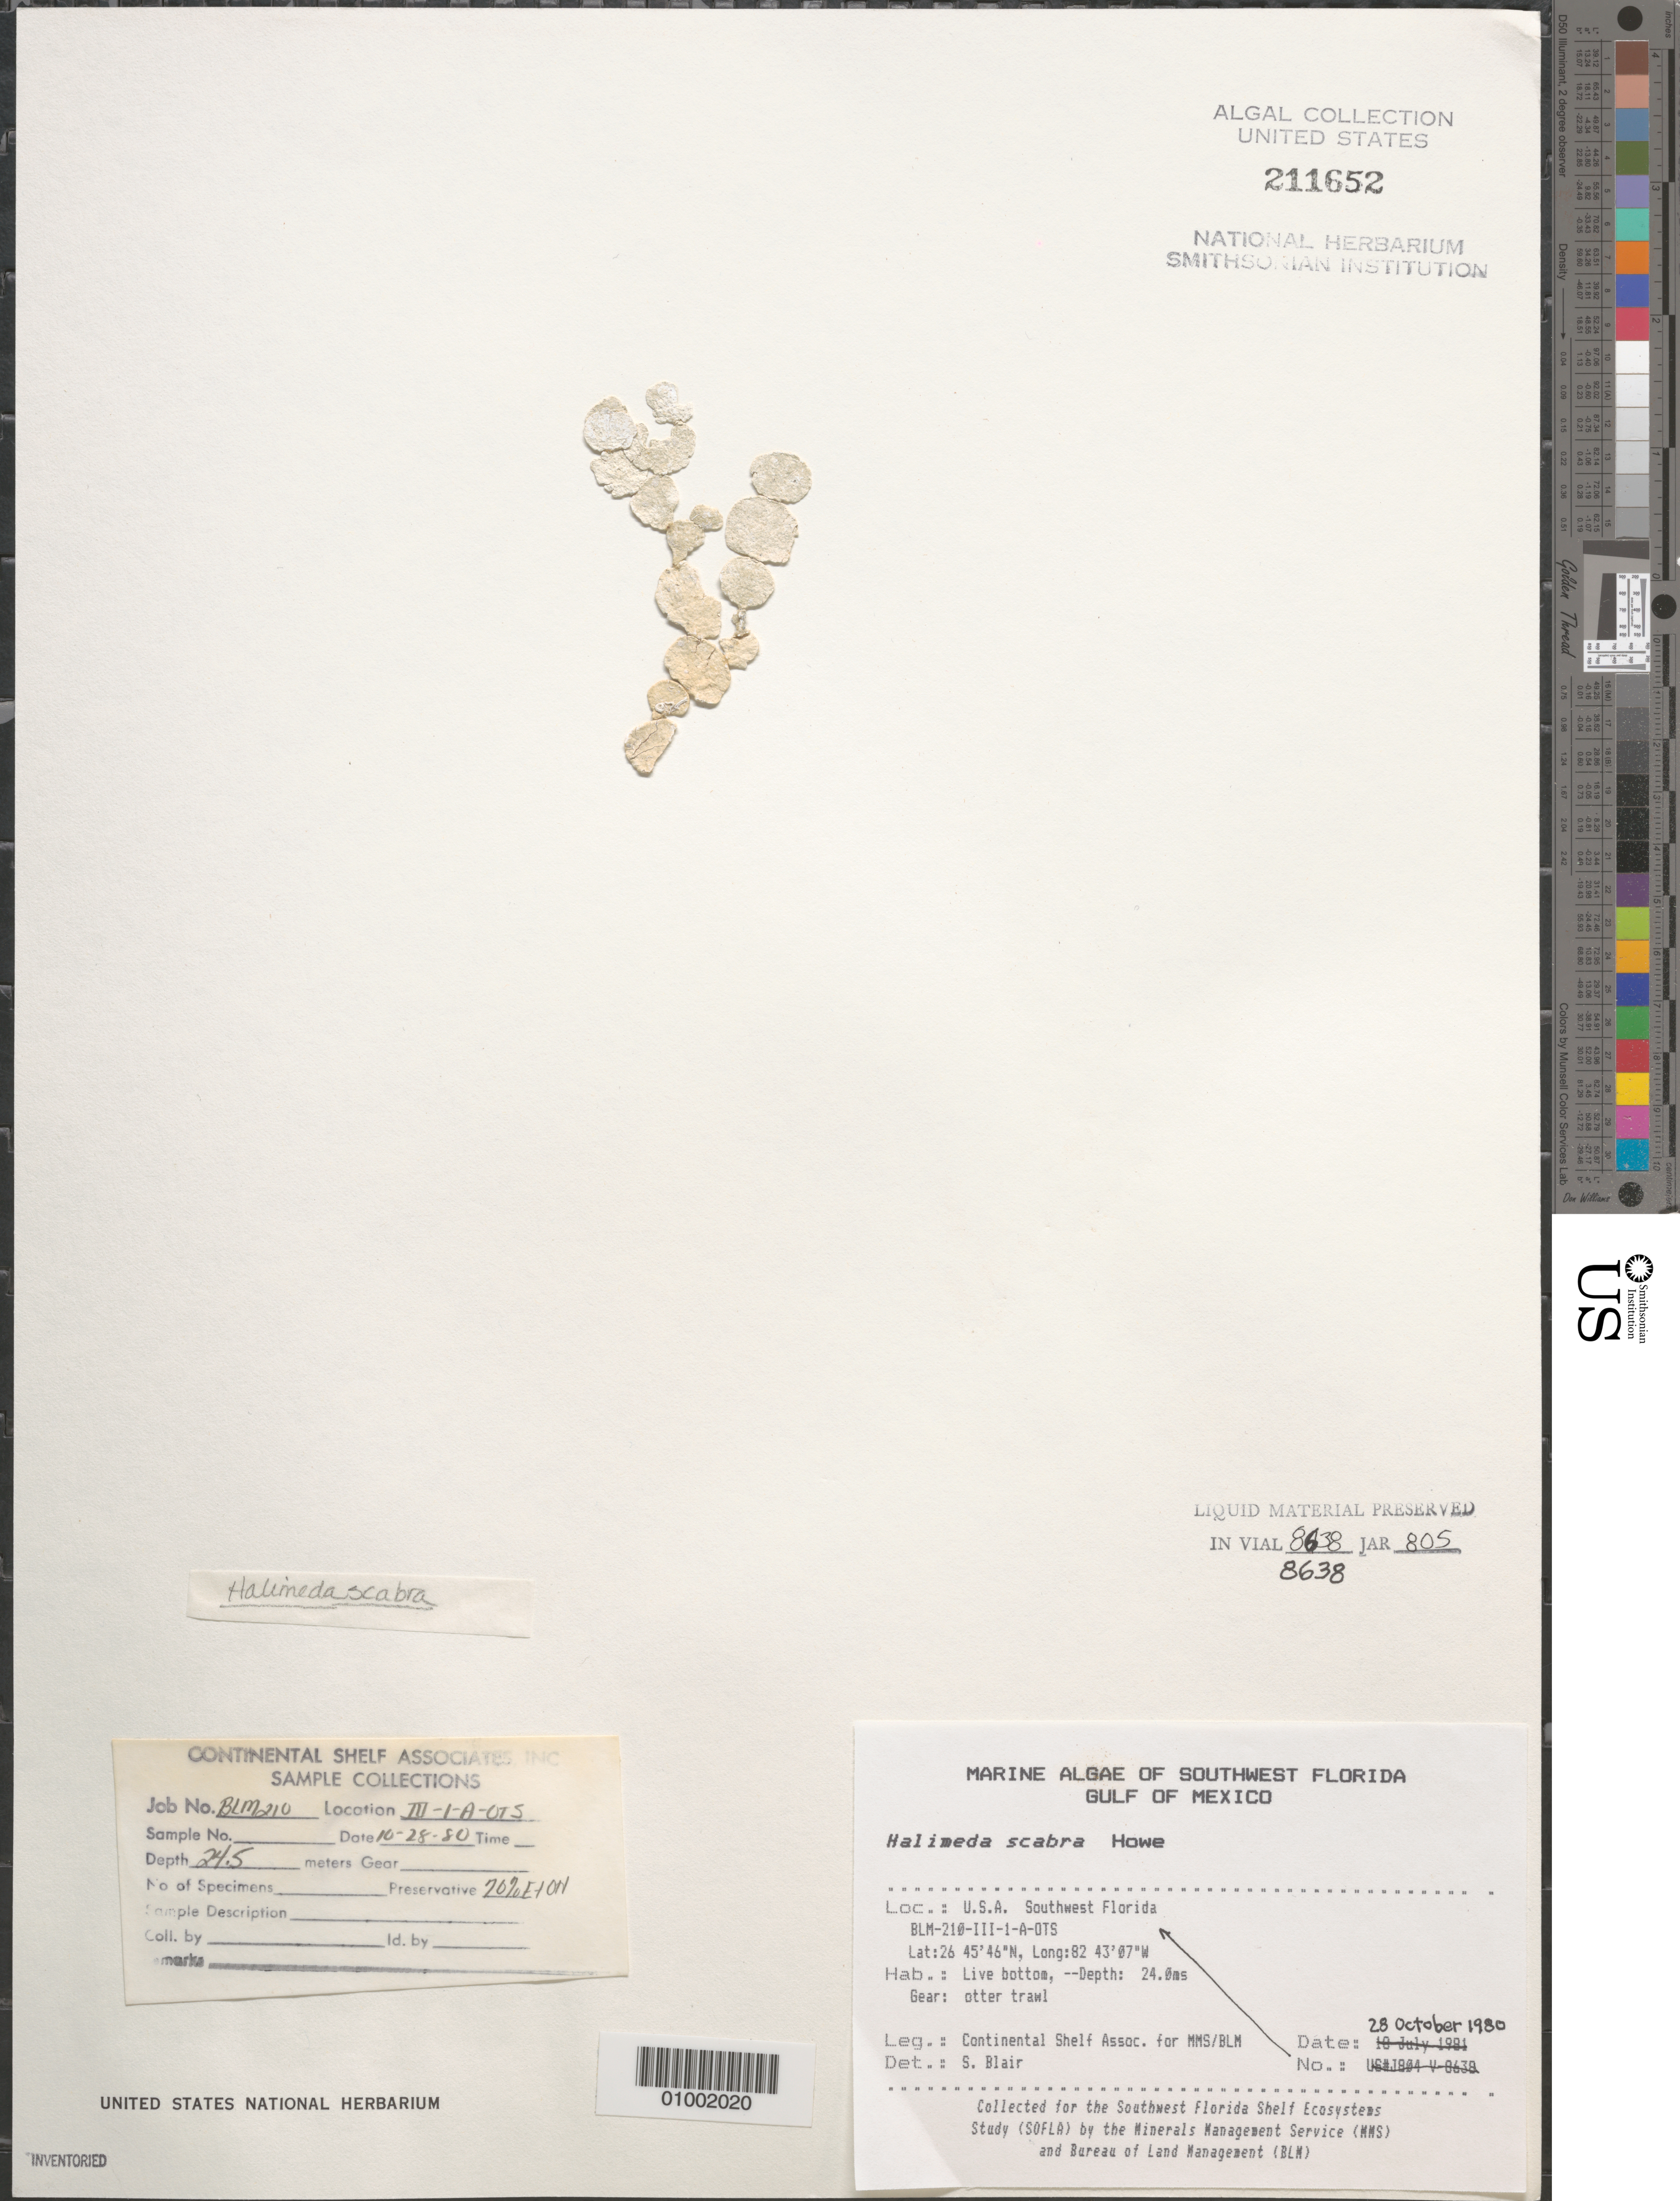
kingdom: Plantae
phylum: Chlorophyta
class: Ulvophyceae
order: Bryopsidales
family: Halimedaceae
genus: Halimeda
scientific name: Halimeda scabra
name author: M. Howe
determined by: Blair, S. M.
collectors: Continental Shelf Associates Inc.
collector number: BLM-210-III-1-A-OTS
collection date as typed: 28 Oct 1980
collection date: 1980-10-28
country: United States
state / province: Florida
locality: Gulf of Mexico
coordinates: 26 45'46"N, 82 43'07"W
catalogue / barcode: US 211652